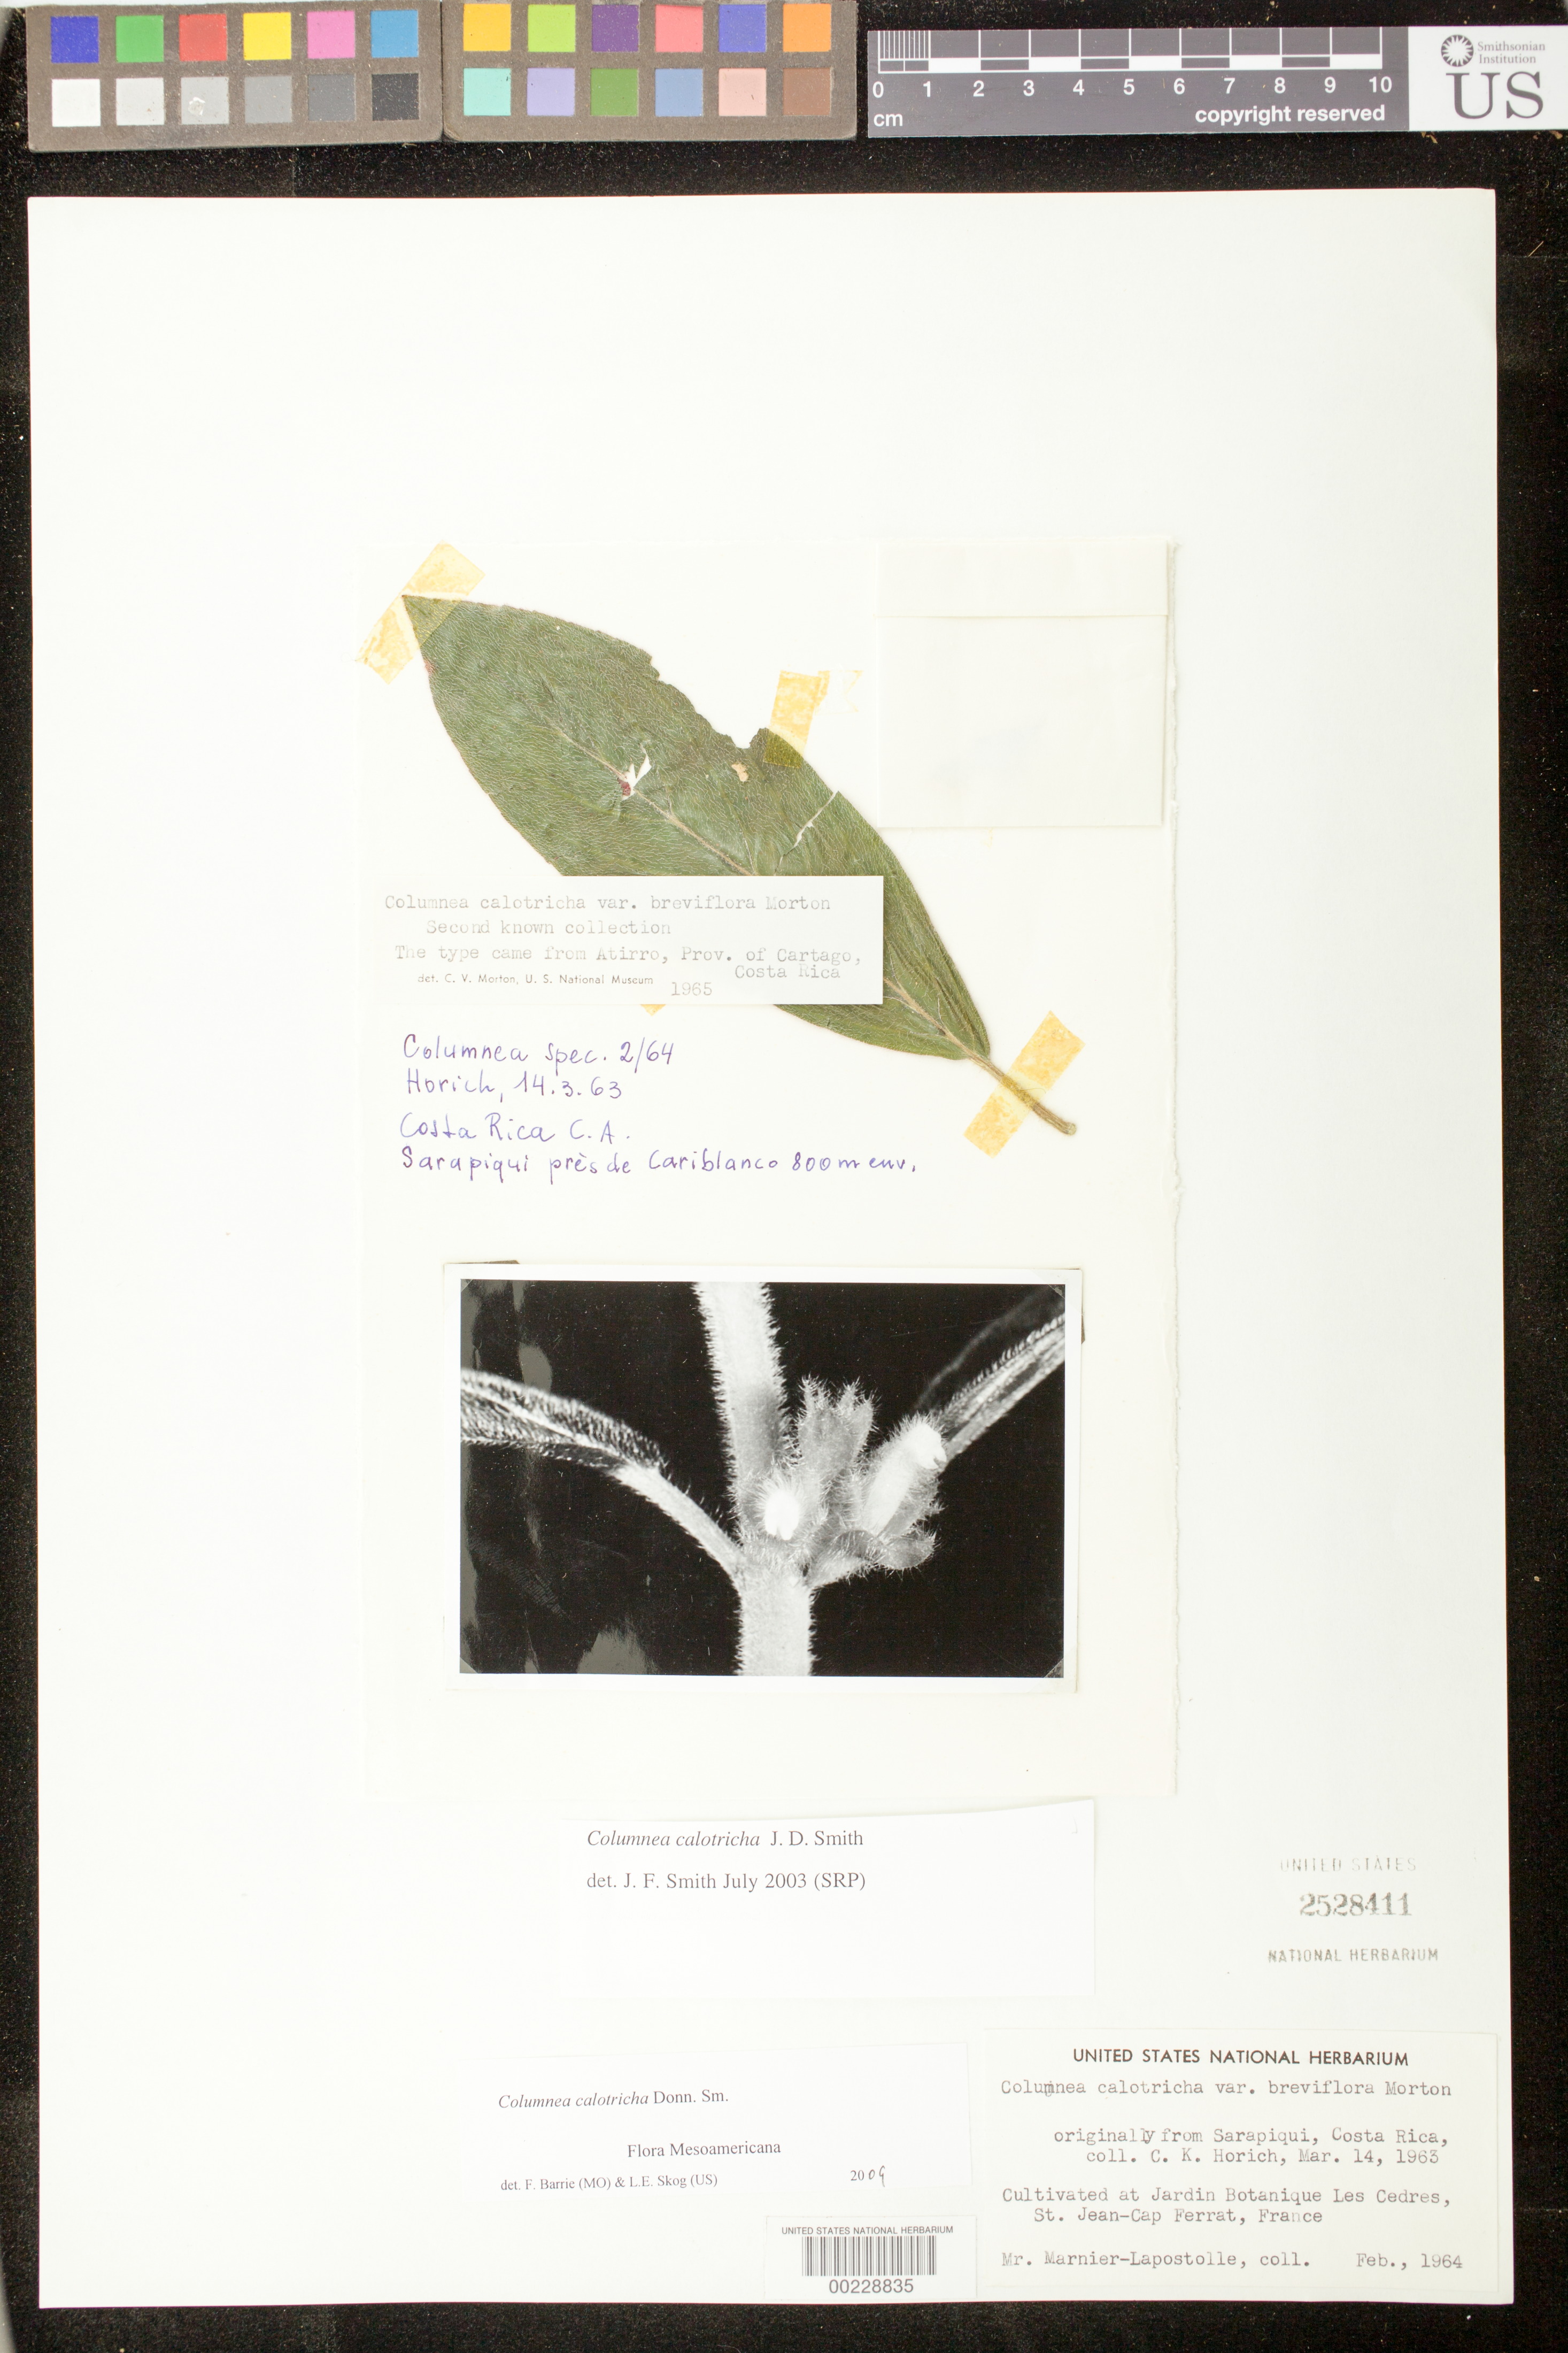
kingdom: Plantae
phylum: Tracheophyta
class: Magnoliopsida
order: Lamiales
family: Gesneriaceae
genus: Columnea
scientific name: Columnea calotricha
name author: Donn. Sm.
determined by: Smith, J. F.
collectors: J. Marnier-Lapostolle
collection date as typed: Feb 1964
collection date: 1964-02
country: Costa Rica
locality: Cult. at Jardin Botanique les Cedres, St Jean-Cap Ferrat, France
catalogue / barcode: US 2528411